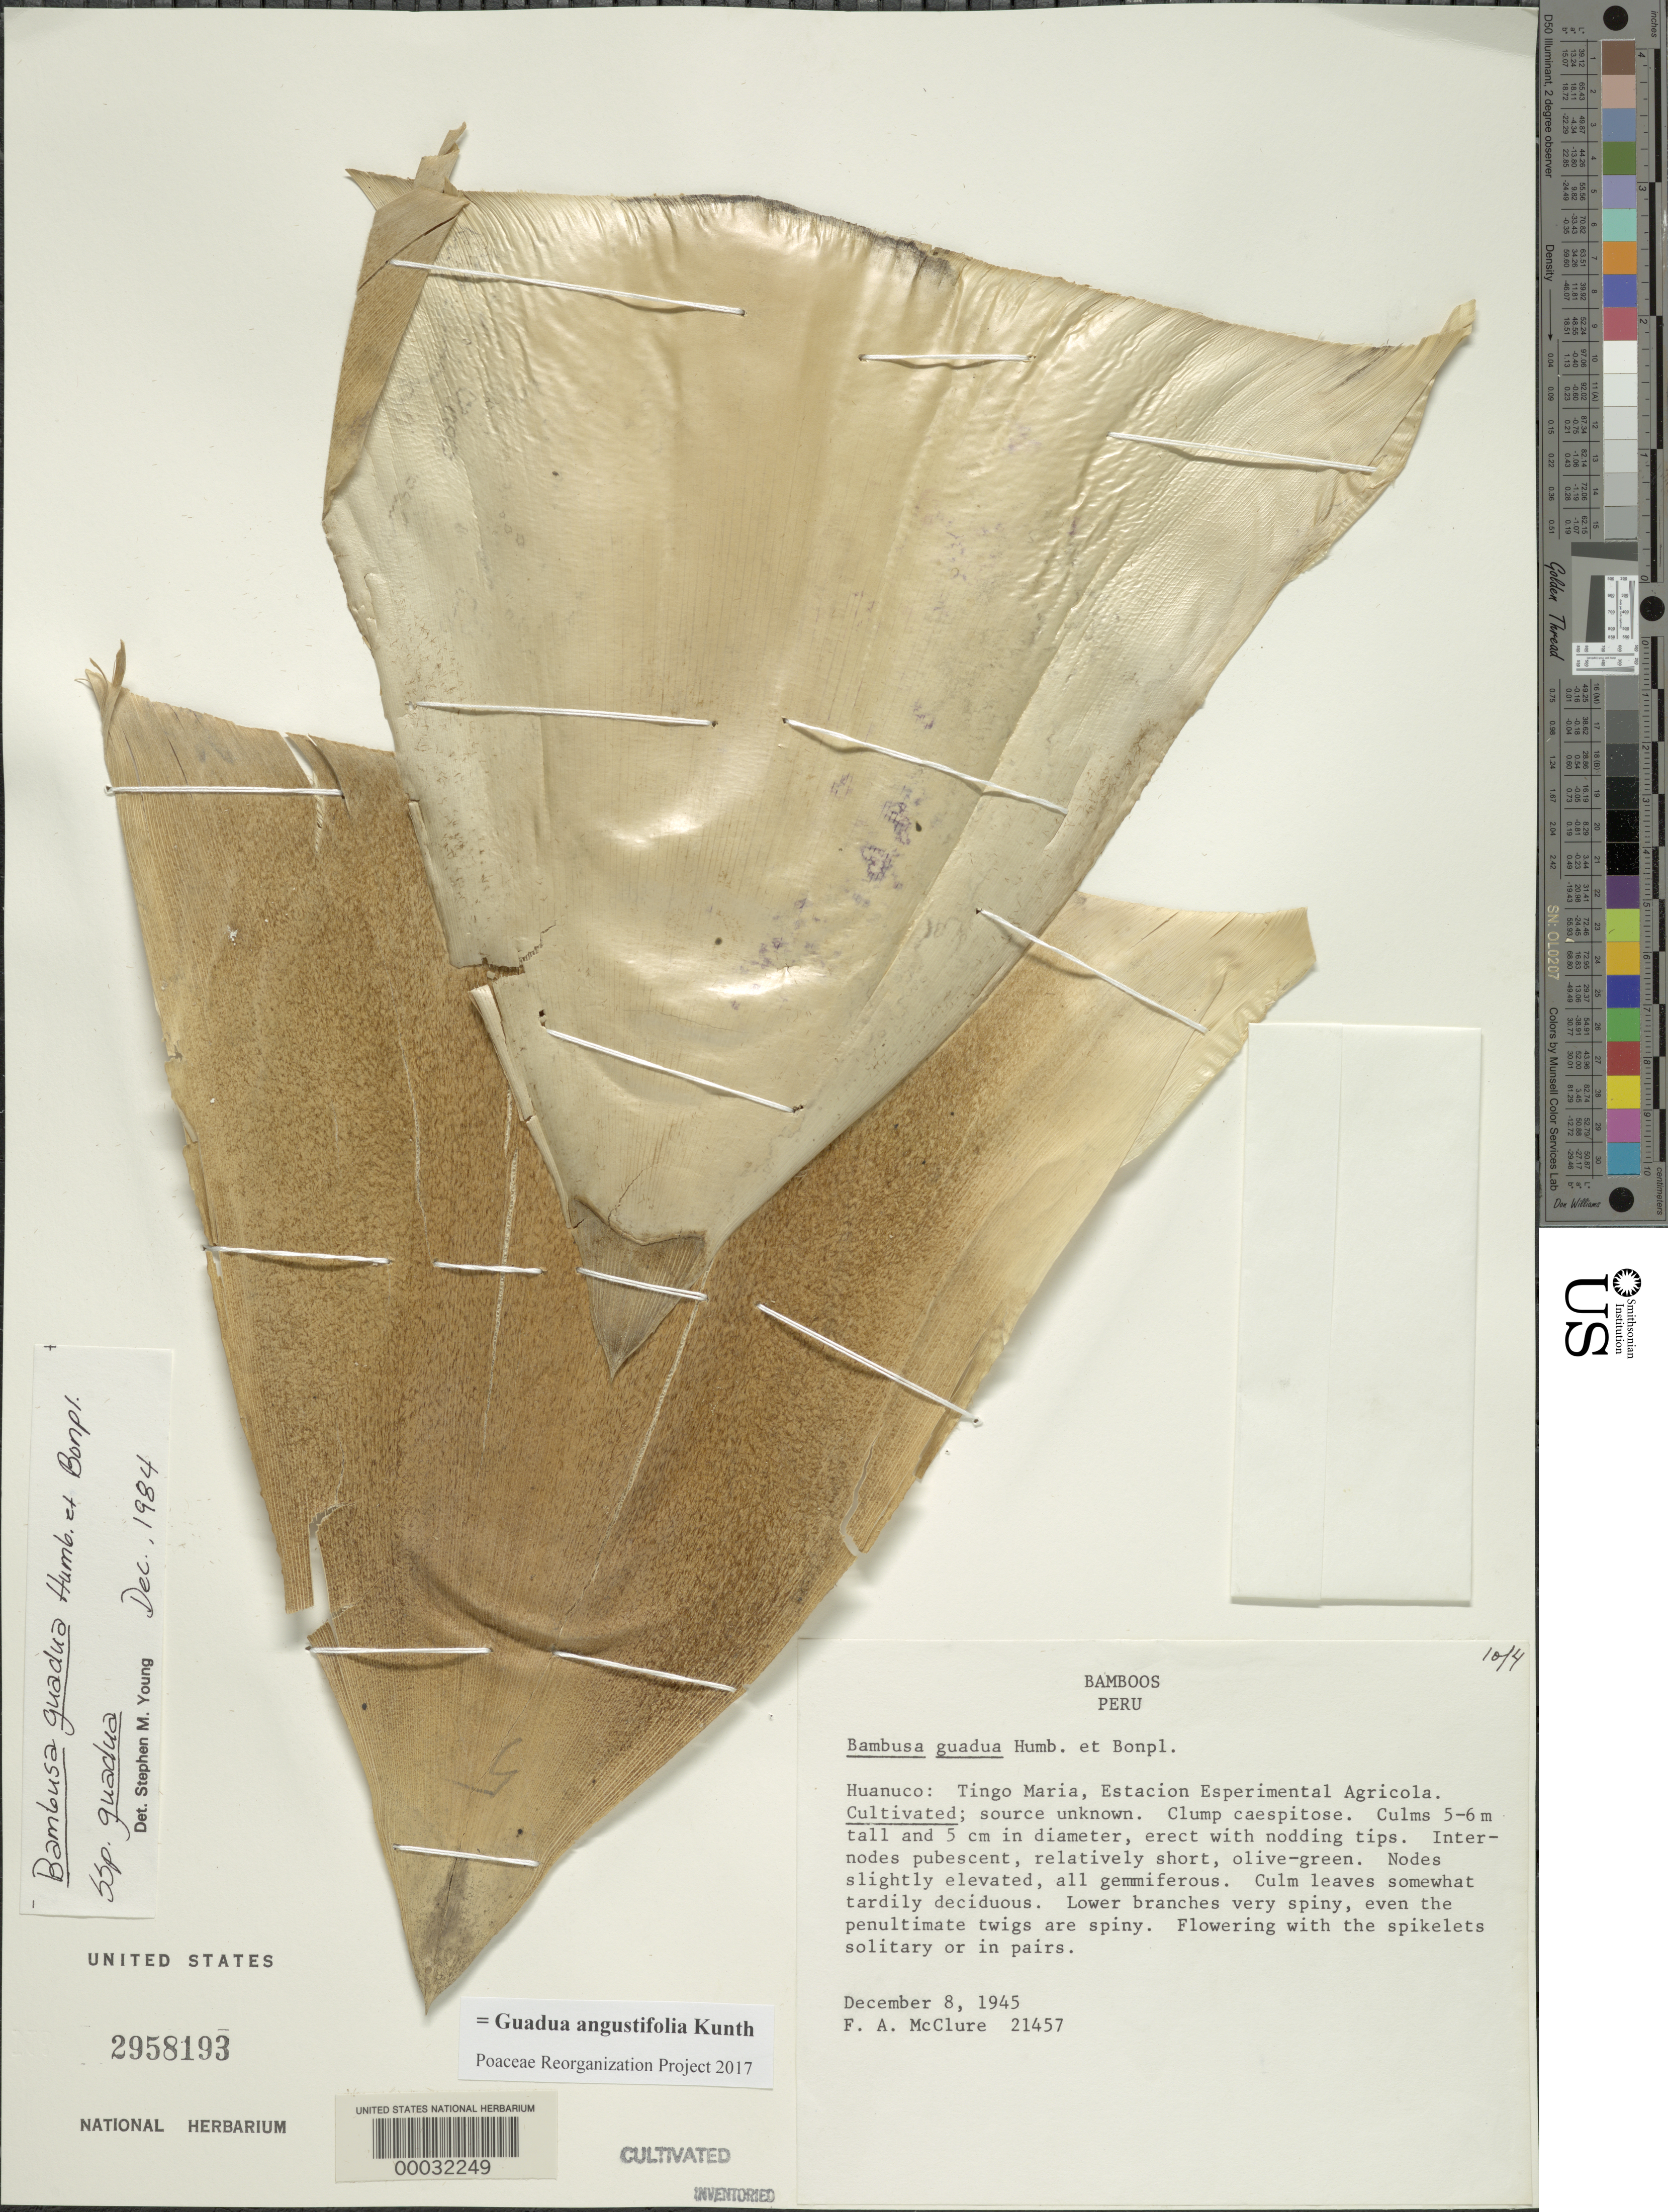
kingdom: Plantae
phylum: Tracheophyta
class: Liliopsida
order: Poales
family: Poaceae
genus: Guadua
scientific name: Guadua angustifolia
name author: Kunth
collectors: F. A. McClure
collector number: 21457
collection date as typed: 08 Dec 1945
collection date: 1945-12-08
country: Peru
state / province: Huánuco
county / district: Leoncio Prado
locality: Tingo María, Estación Experimental Agrícola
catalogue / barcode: US 2958193